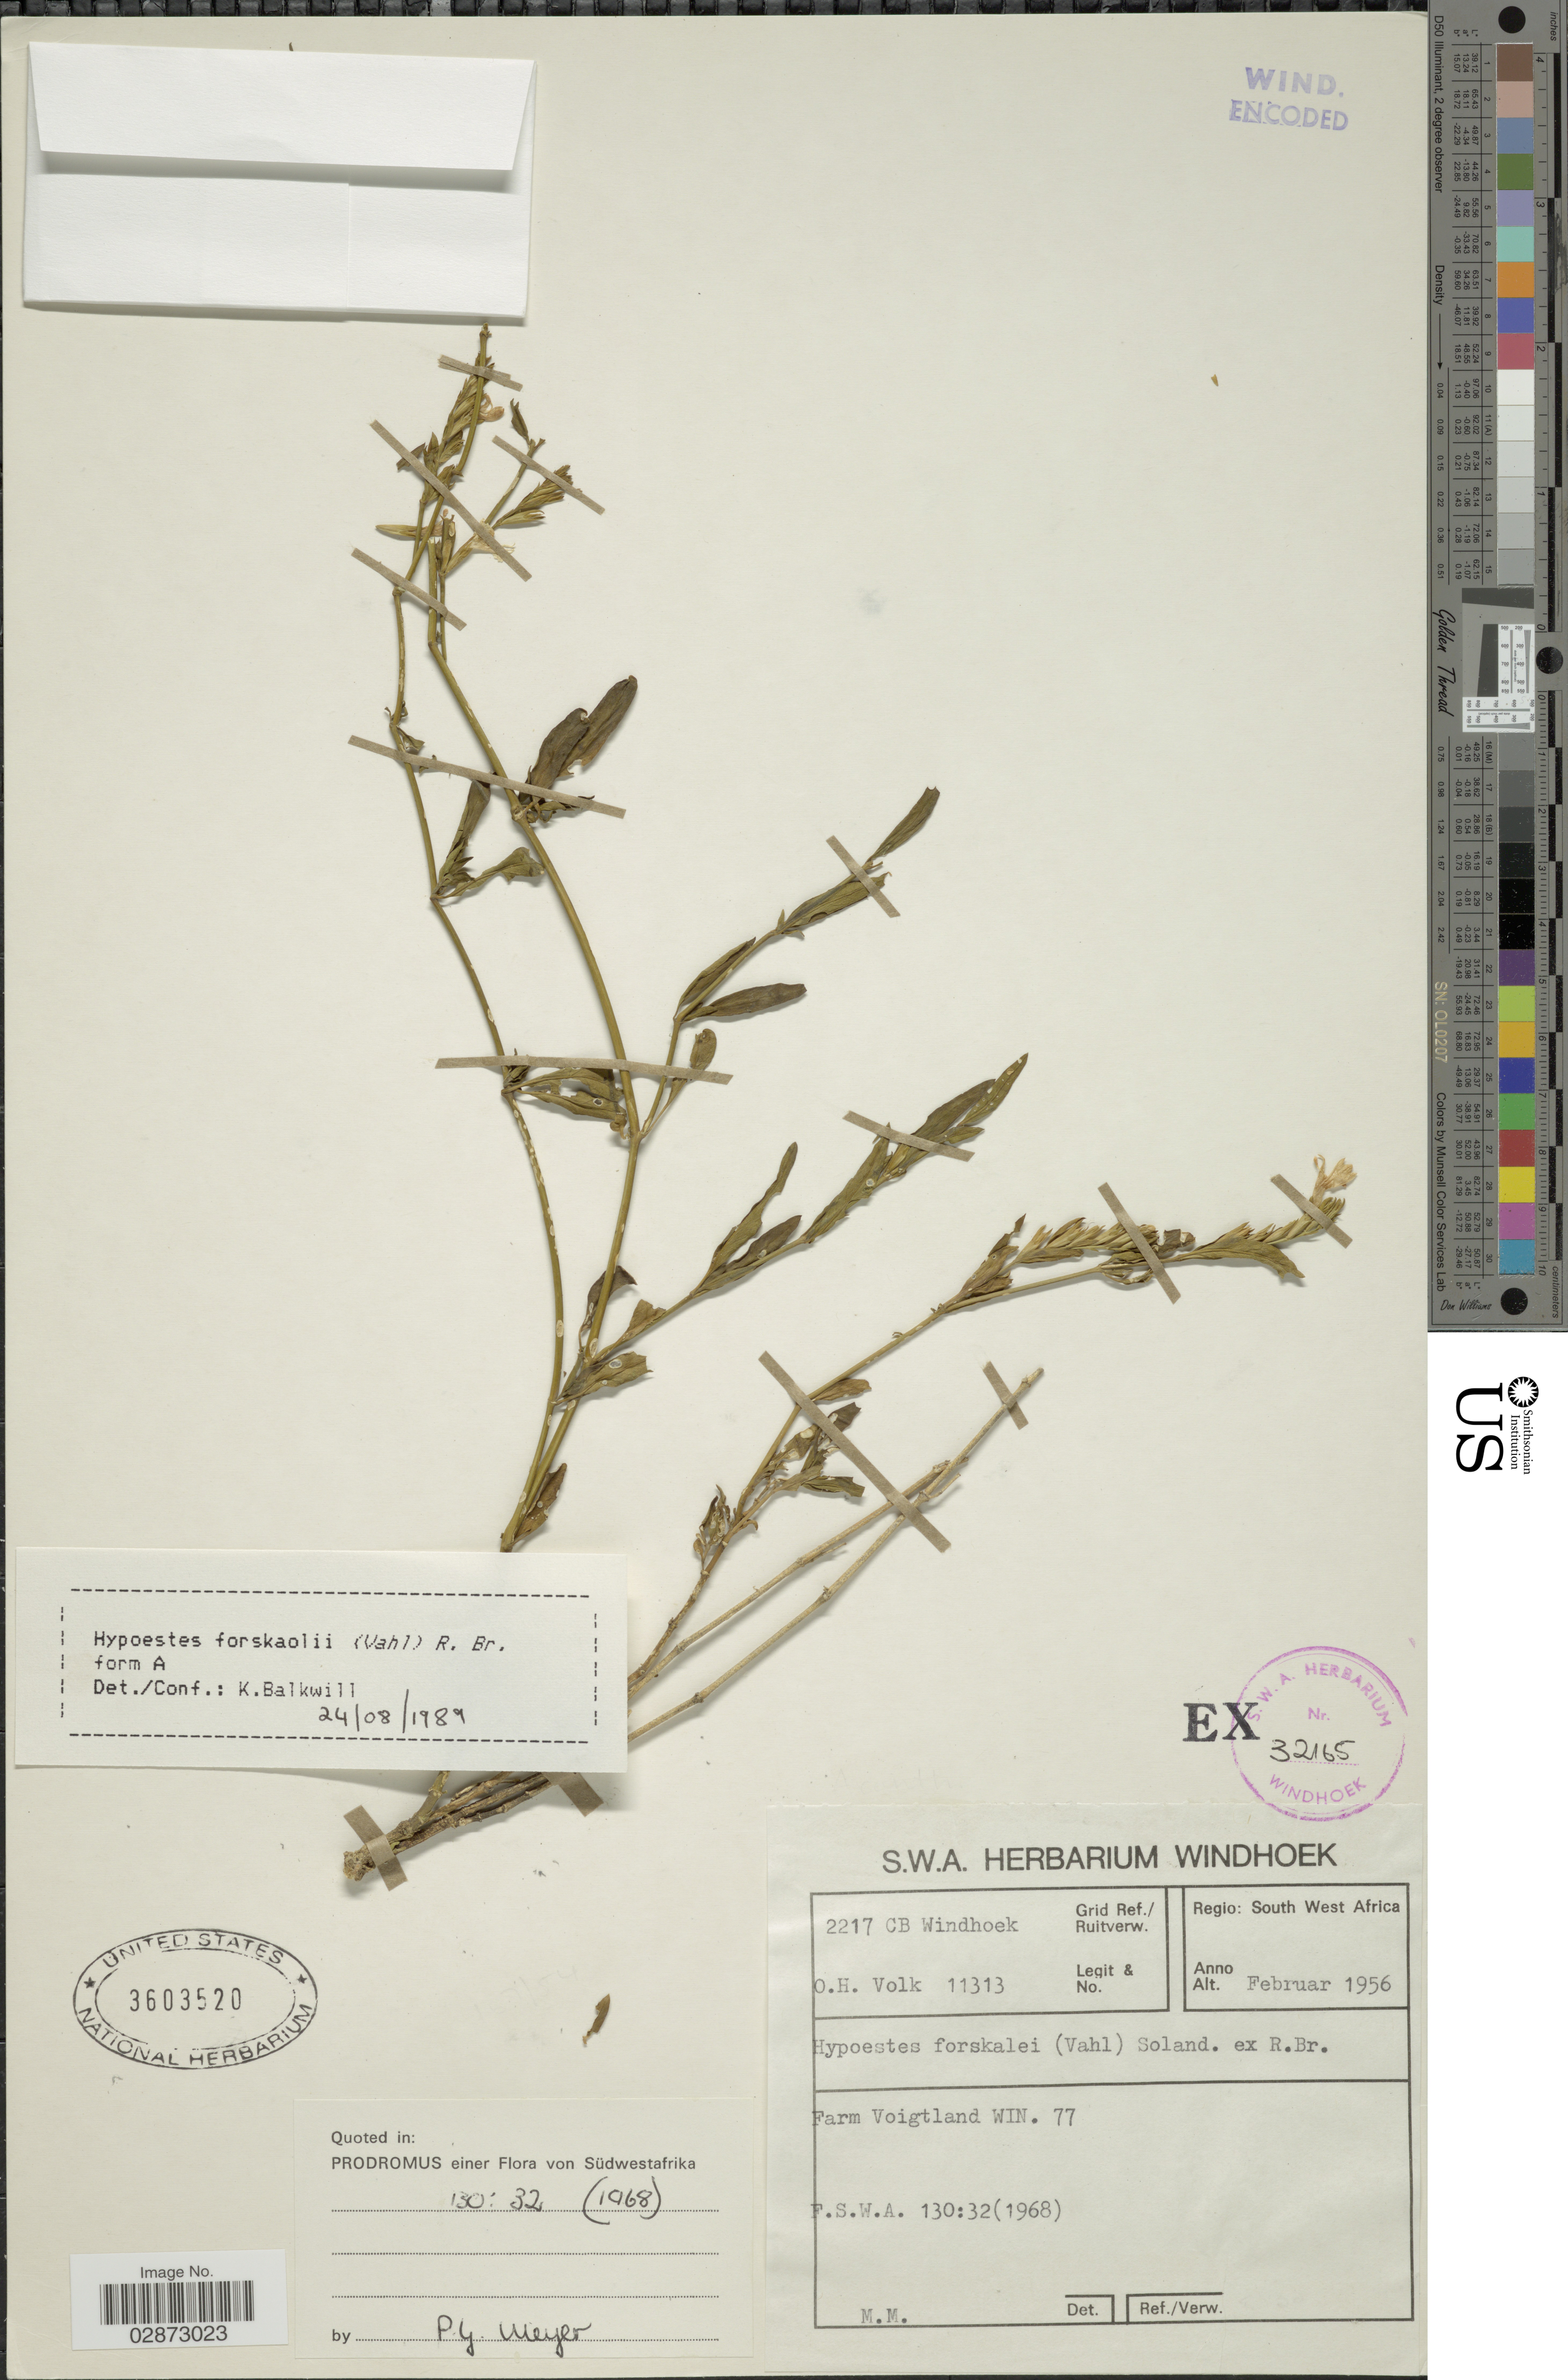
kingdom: Plantae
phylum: Tracheophyta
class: Magnoliopsida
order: Lamiales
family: Acanthaceae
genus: Hypoestes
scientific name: Hypoestes forsskaolii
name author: (Vahl) R. Br.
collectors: O. Volk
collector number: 11313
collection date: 1956-02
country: Namibia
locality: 2217 CB Windhoek Grid. Ref./ Ruitverw. Regio: South West Africa. Farm Voigtland WIN. 77.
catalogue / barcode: US 3603520